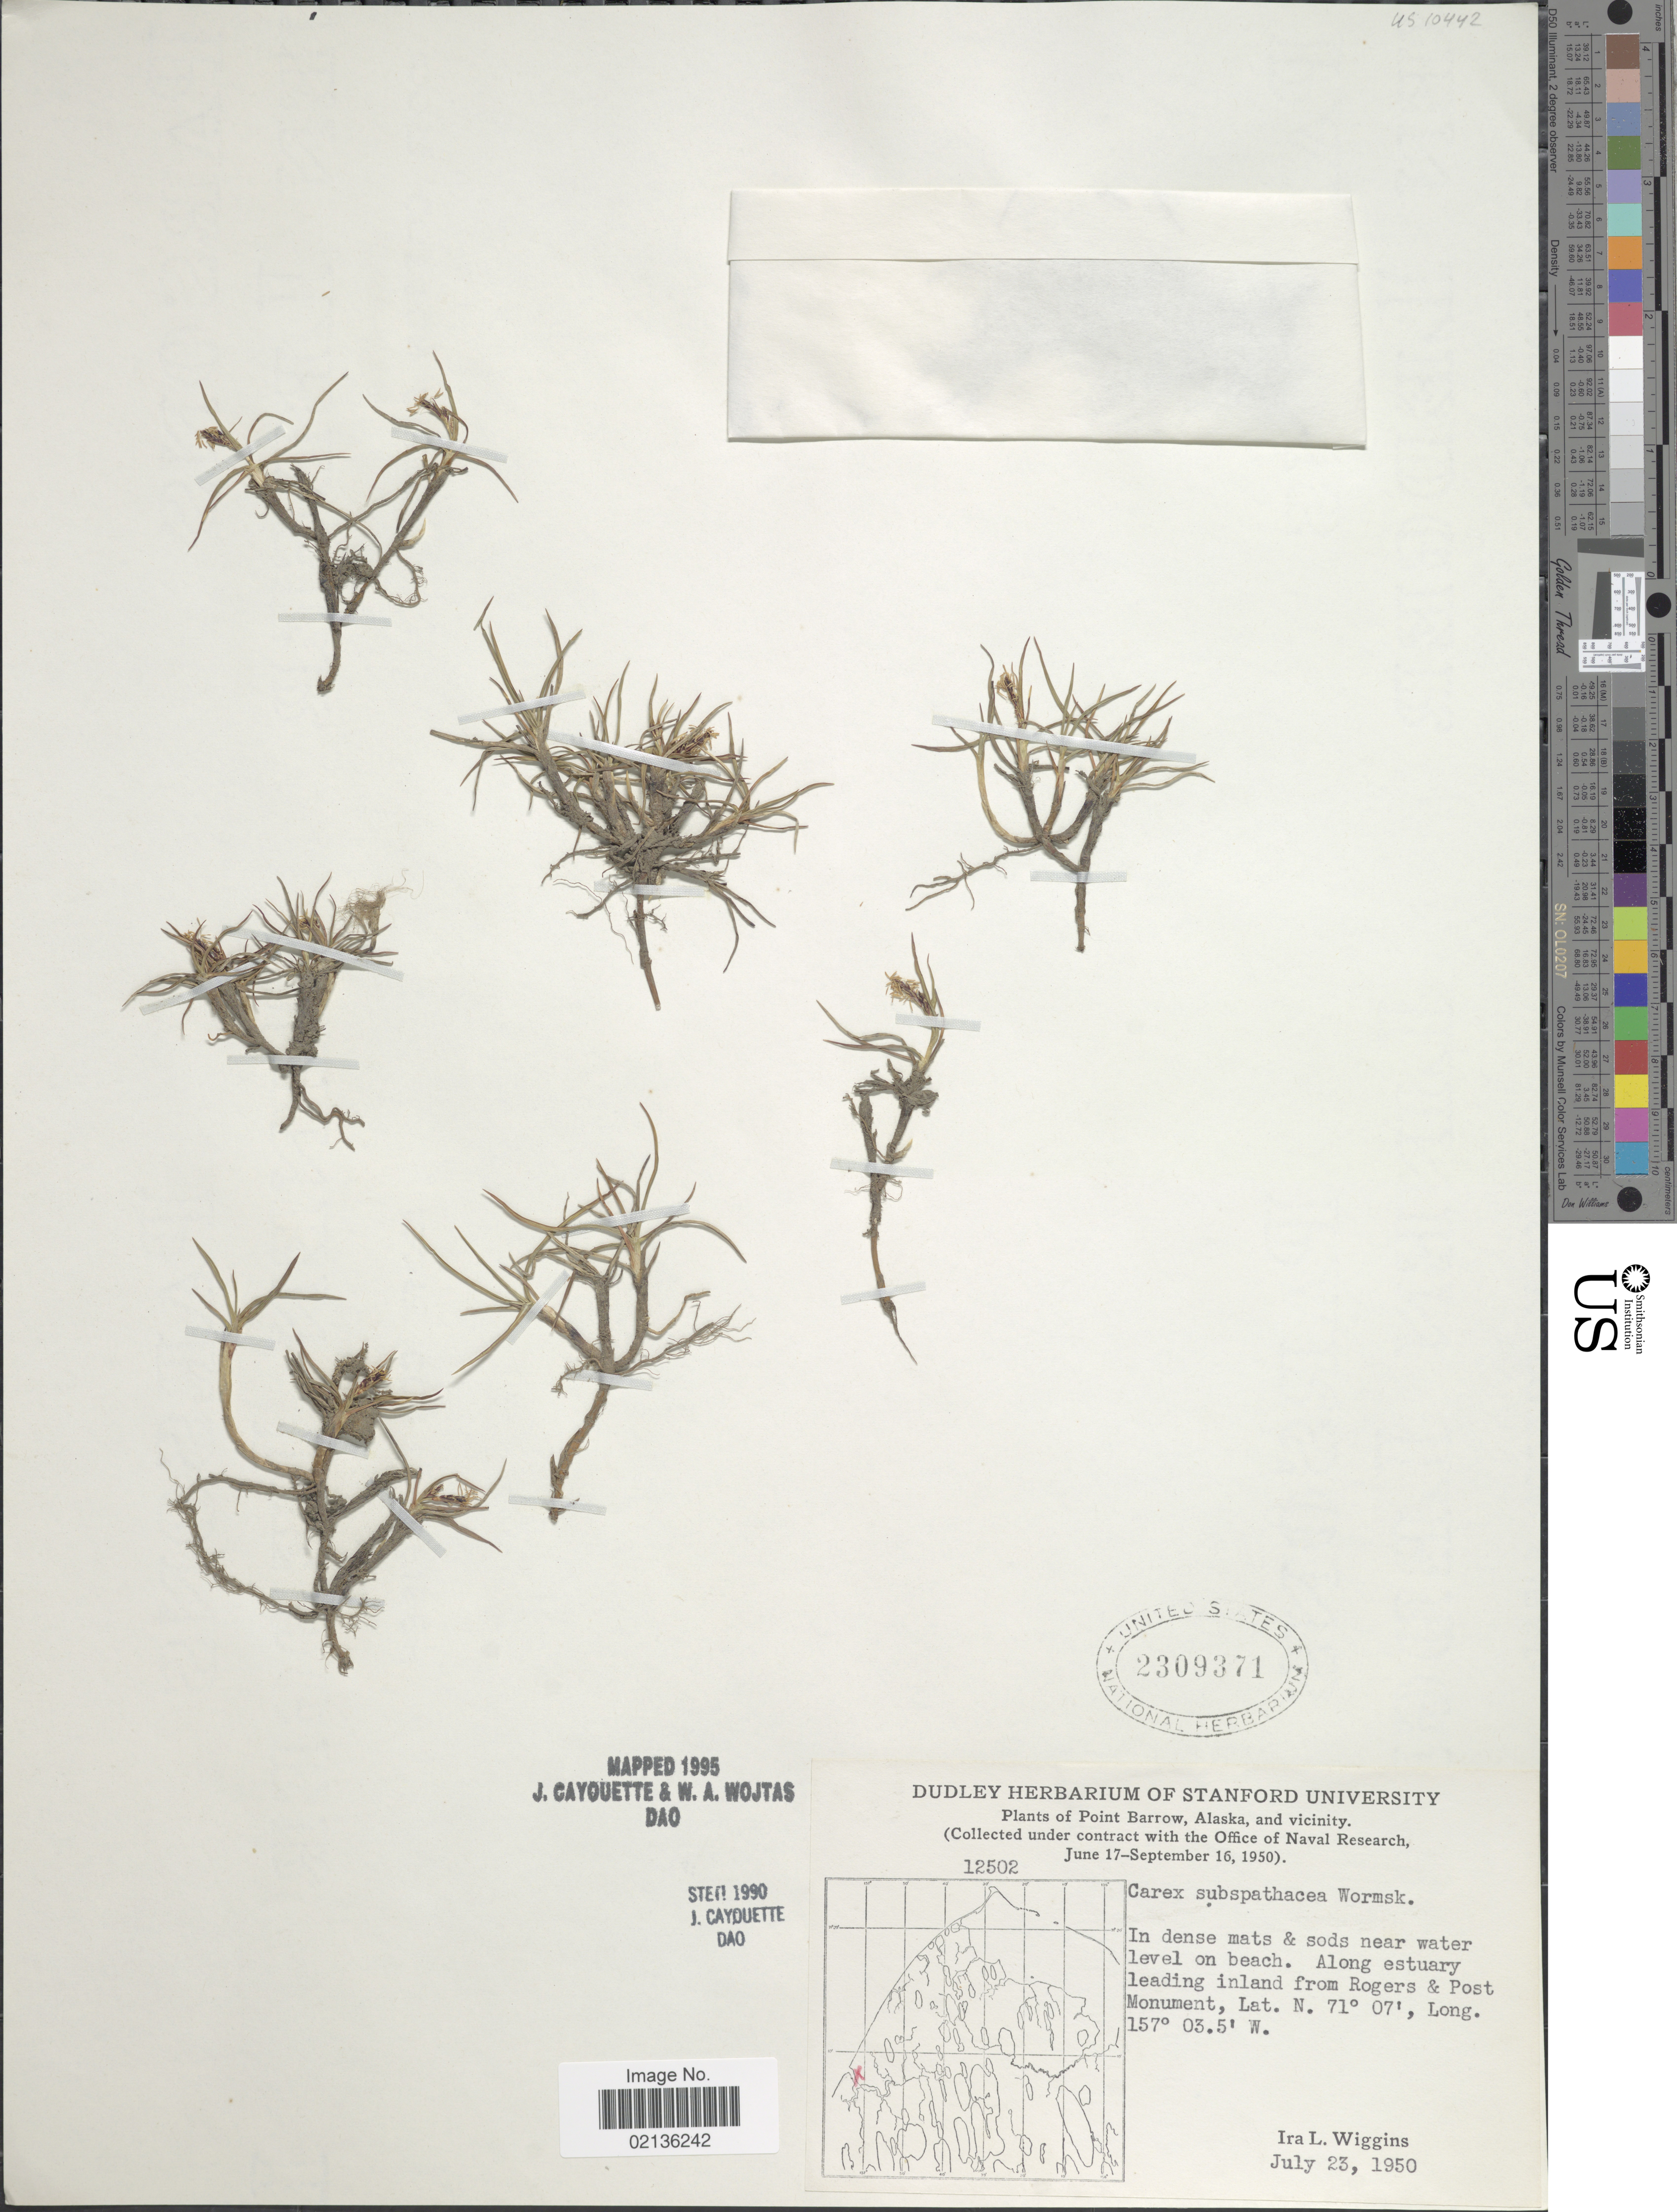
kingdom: Plantae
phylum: Tracheophyta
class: Liliopsida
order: Poales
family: Cyperaceae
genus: Carex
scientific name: Carex subspathacea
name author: Wormsk. ex Hornem.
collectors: I. L. Wiggins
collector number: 12502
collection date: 1950-07-23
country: United States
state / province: Alaska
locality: Point Barrow, Alaska and Vicinity, Along estuary leading inland from Rogers & Post Monument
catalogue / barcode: US 2309371